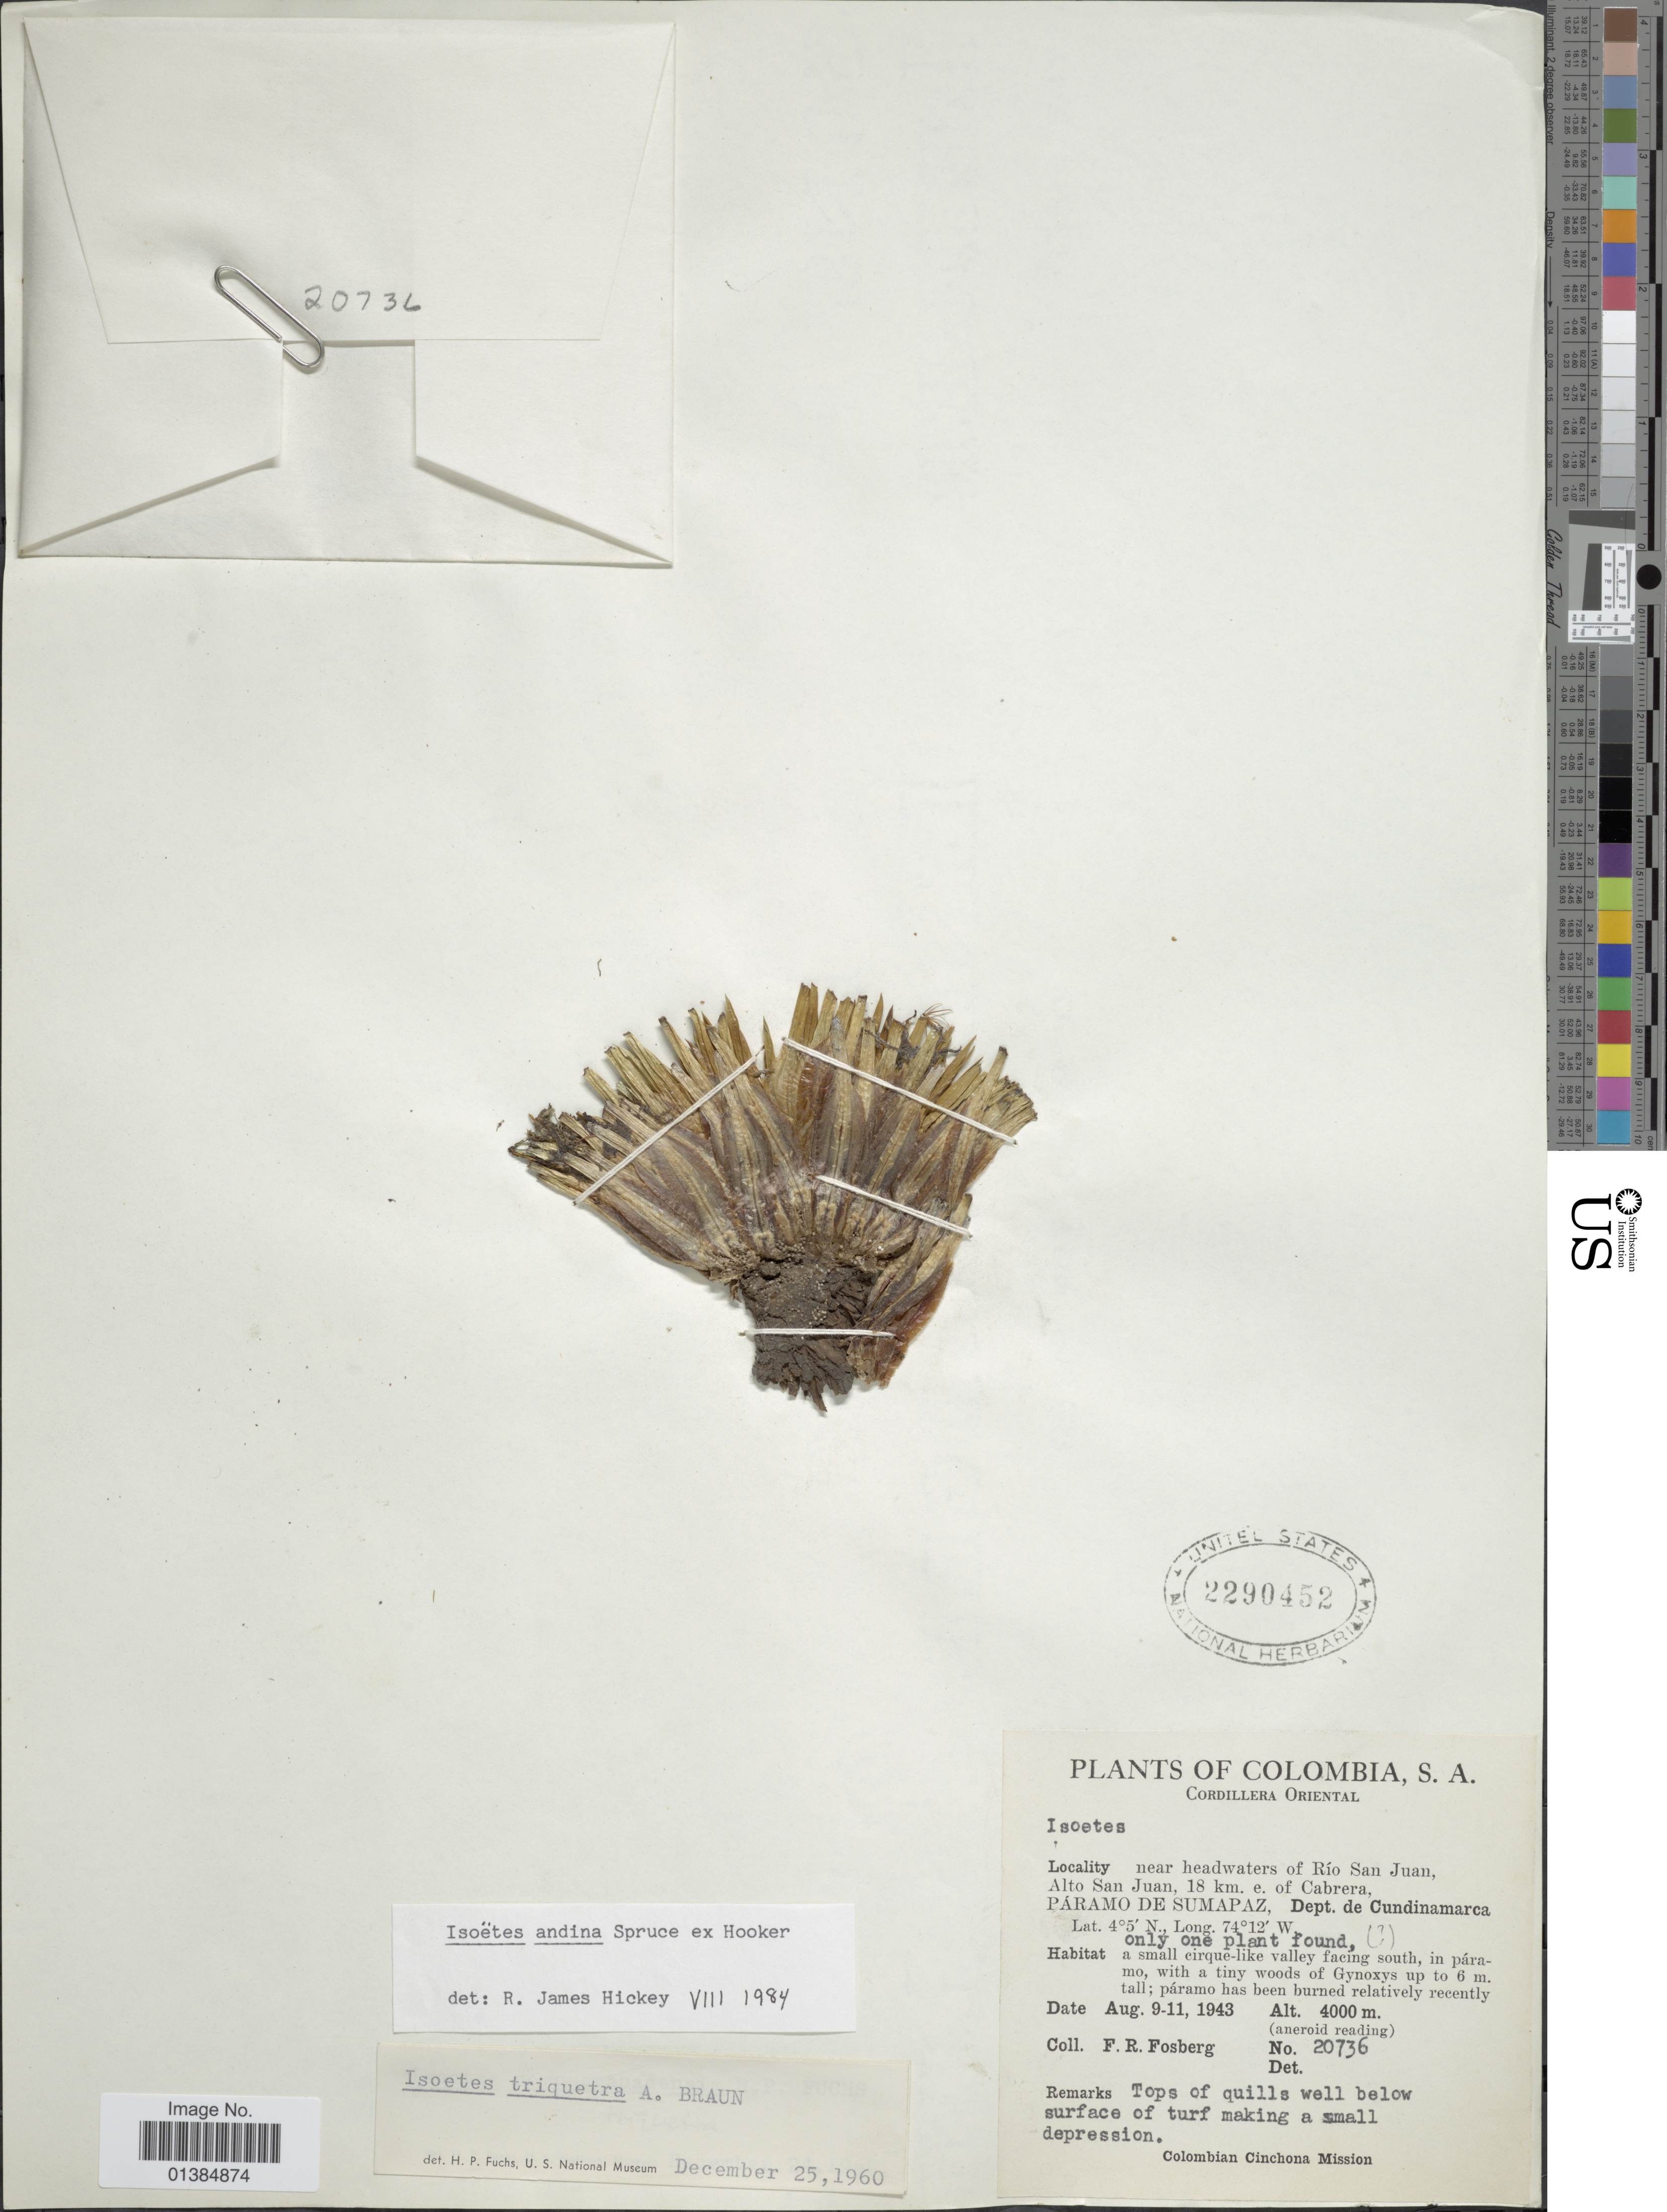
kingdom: Plantae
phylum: Tracheophyta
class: Lycopodiopsida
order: Isoetales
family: Isoetaceae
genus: Isoetes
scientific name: Isoetes andina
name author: Spruce ex Hook.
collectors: F. R. Fosberg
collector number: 20736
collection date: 1943-08-09/1943-08-11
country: Colombia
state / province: Cundinamarca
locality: Cordillera Oriental. Near headwaters of Río San Juan, Alto San Juan, 18 km. e. of Cabrera, Páramo de Sumapaz.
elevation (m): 4000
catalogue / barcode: US 2290452